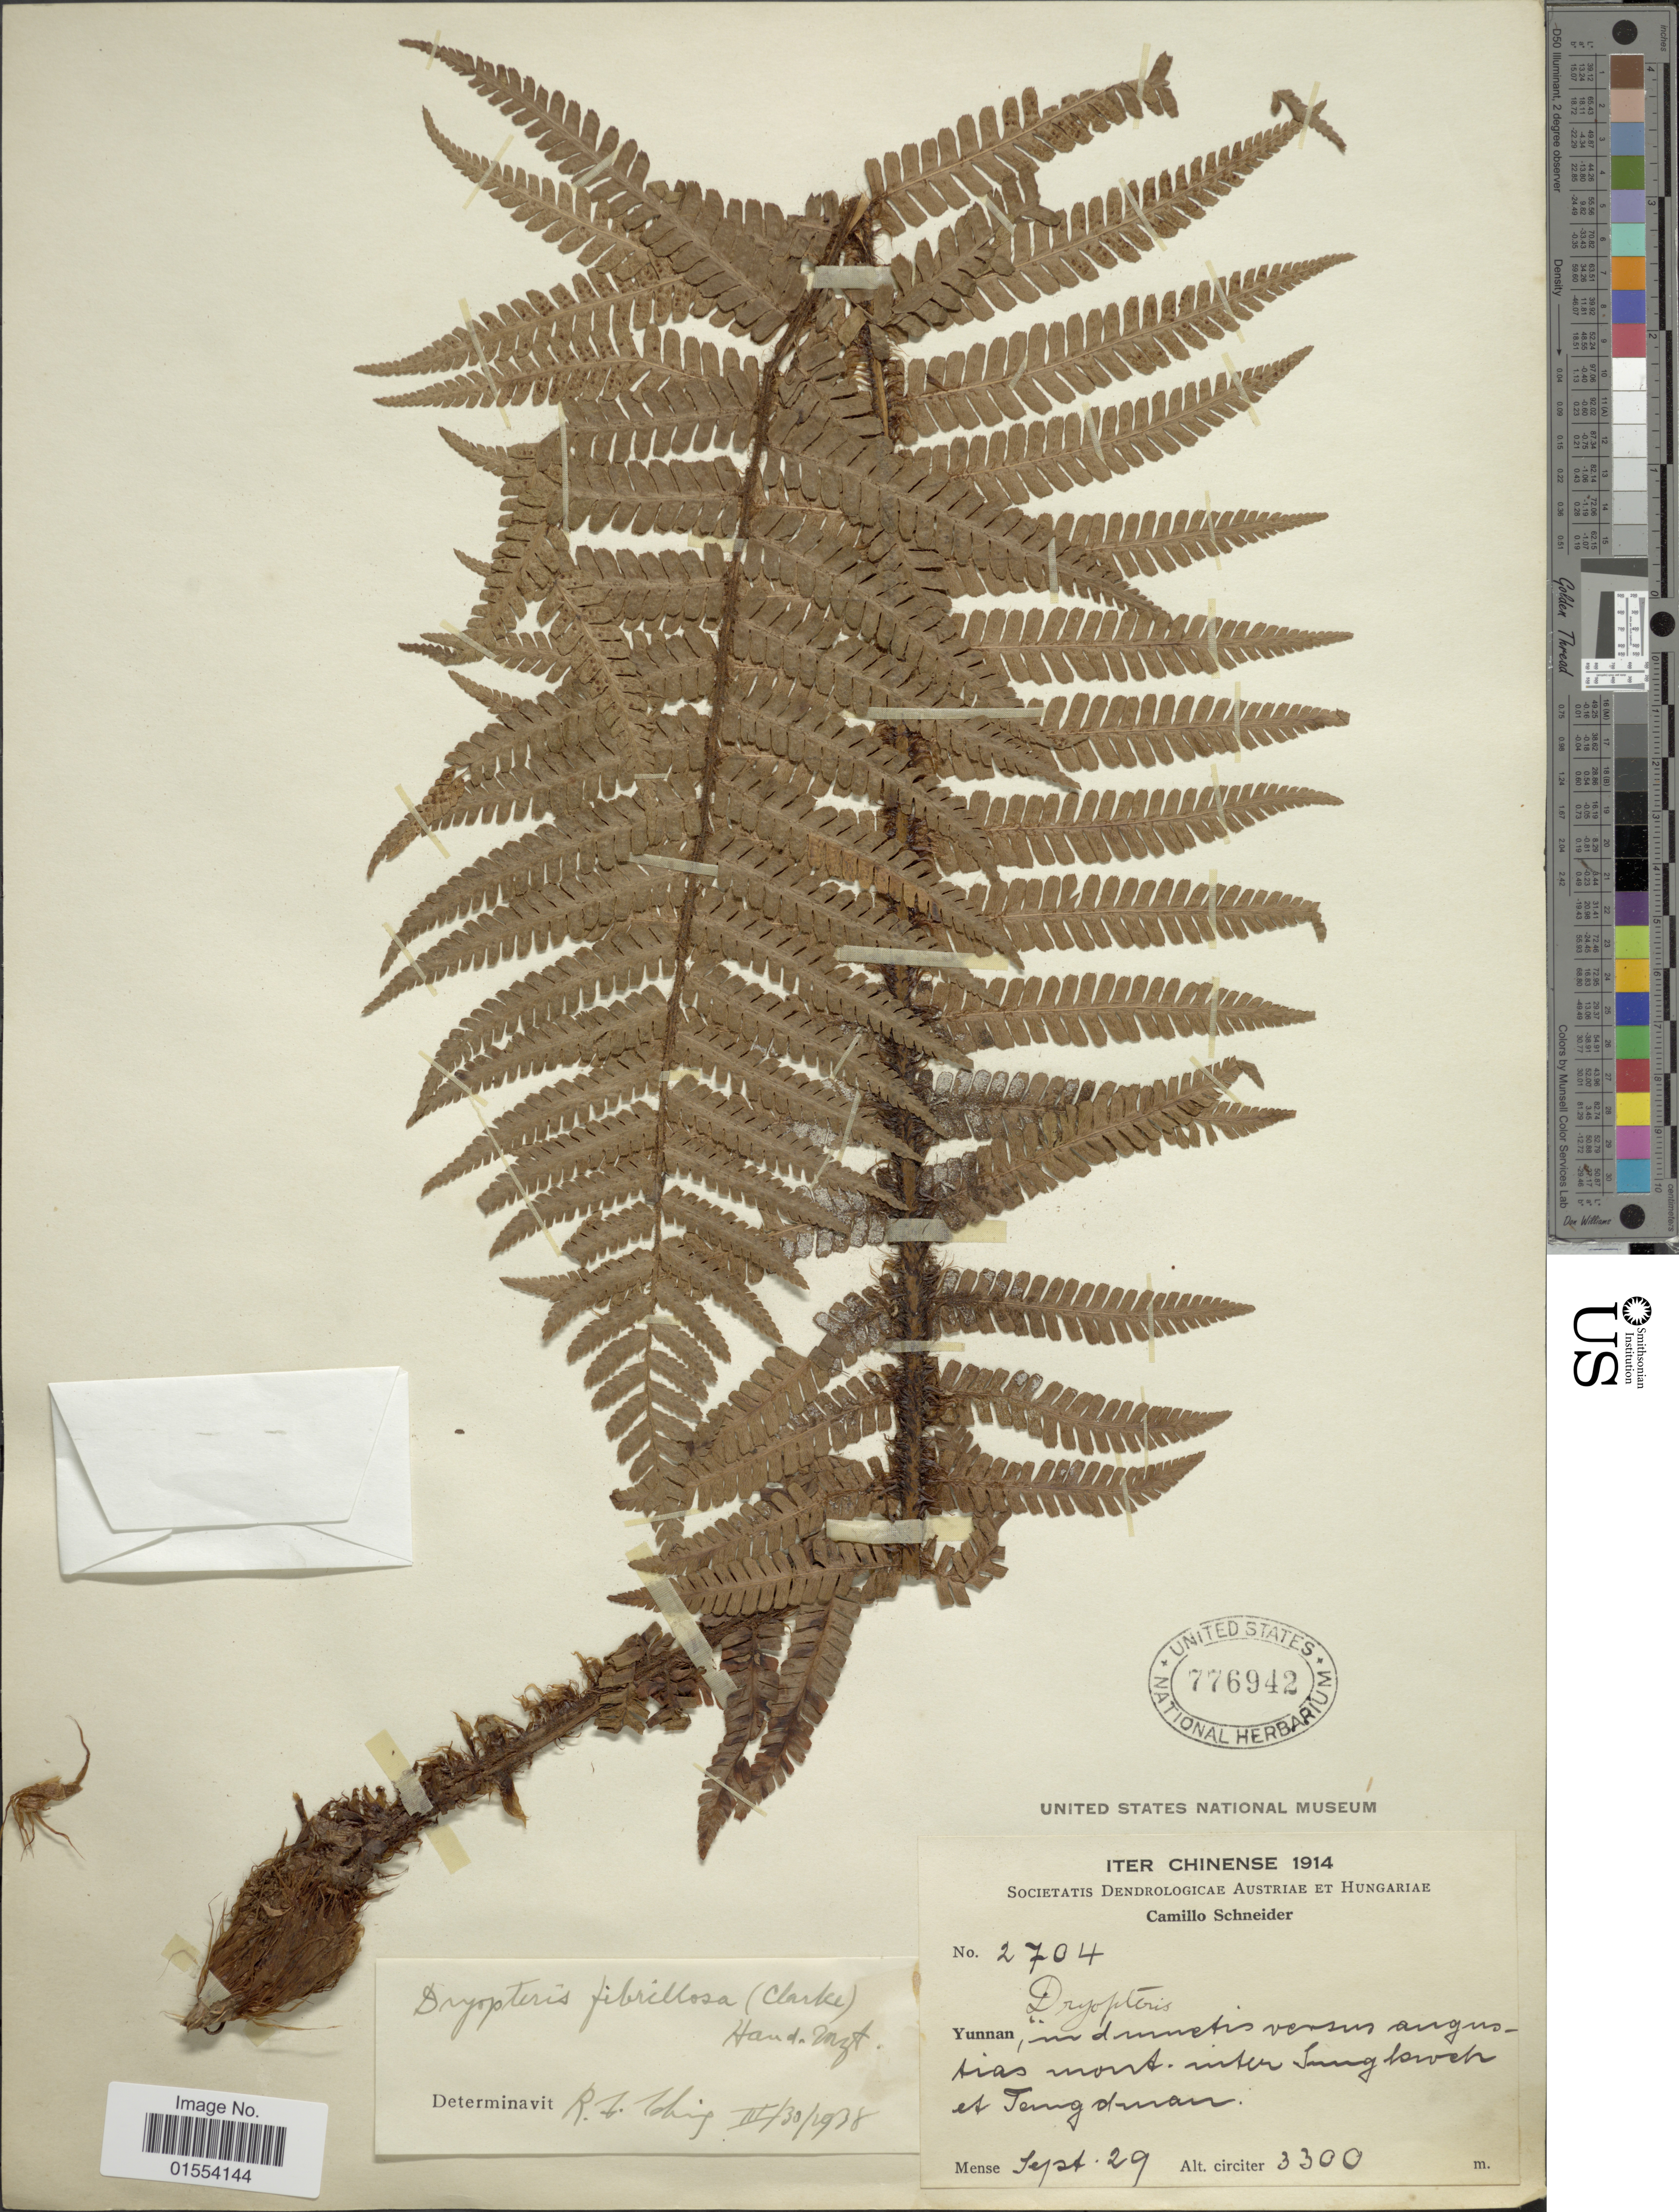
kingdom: Plantae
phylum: Tracheophyta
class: Polypodiopsida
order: Polypodiales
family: Dryopteridaceae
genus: Dryopteris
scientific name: Dryopteris fibrillosa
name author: (Baker) Christ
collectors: C. K. Schneider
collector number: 2704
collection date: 1914-09-29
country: China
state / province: Yunnan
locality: Chinense, Yunnan, in dunnetis versus angustias mont. inter Jungh [illegible text] et Tengduan. [interpreted]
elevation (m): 3300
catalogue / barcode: US 776942